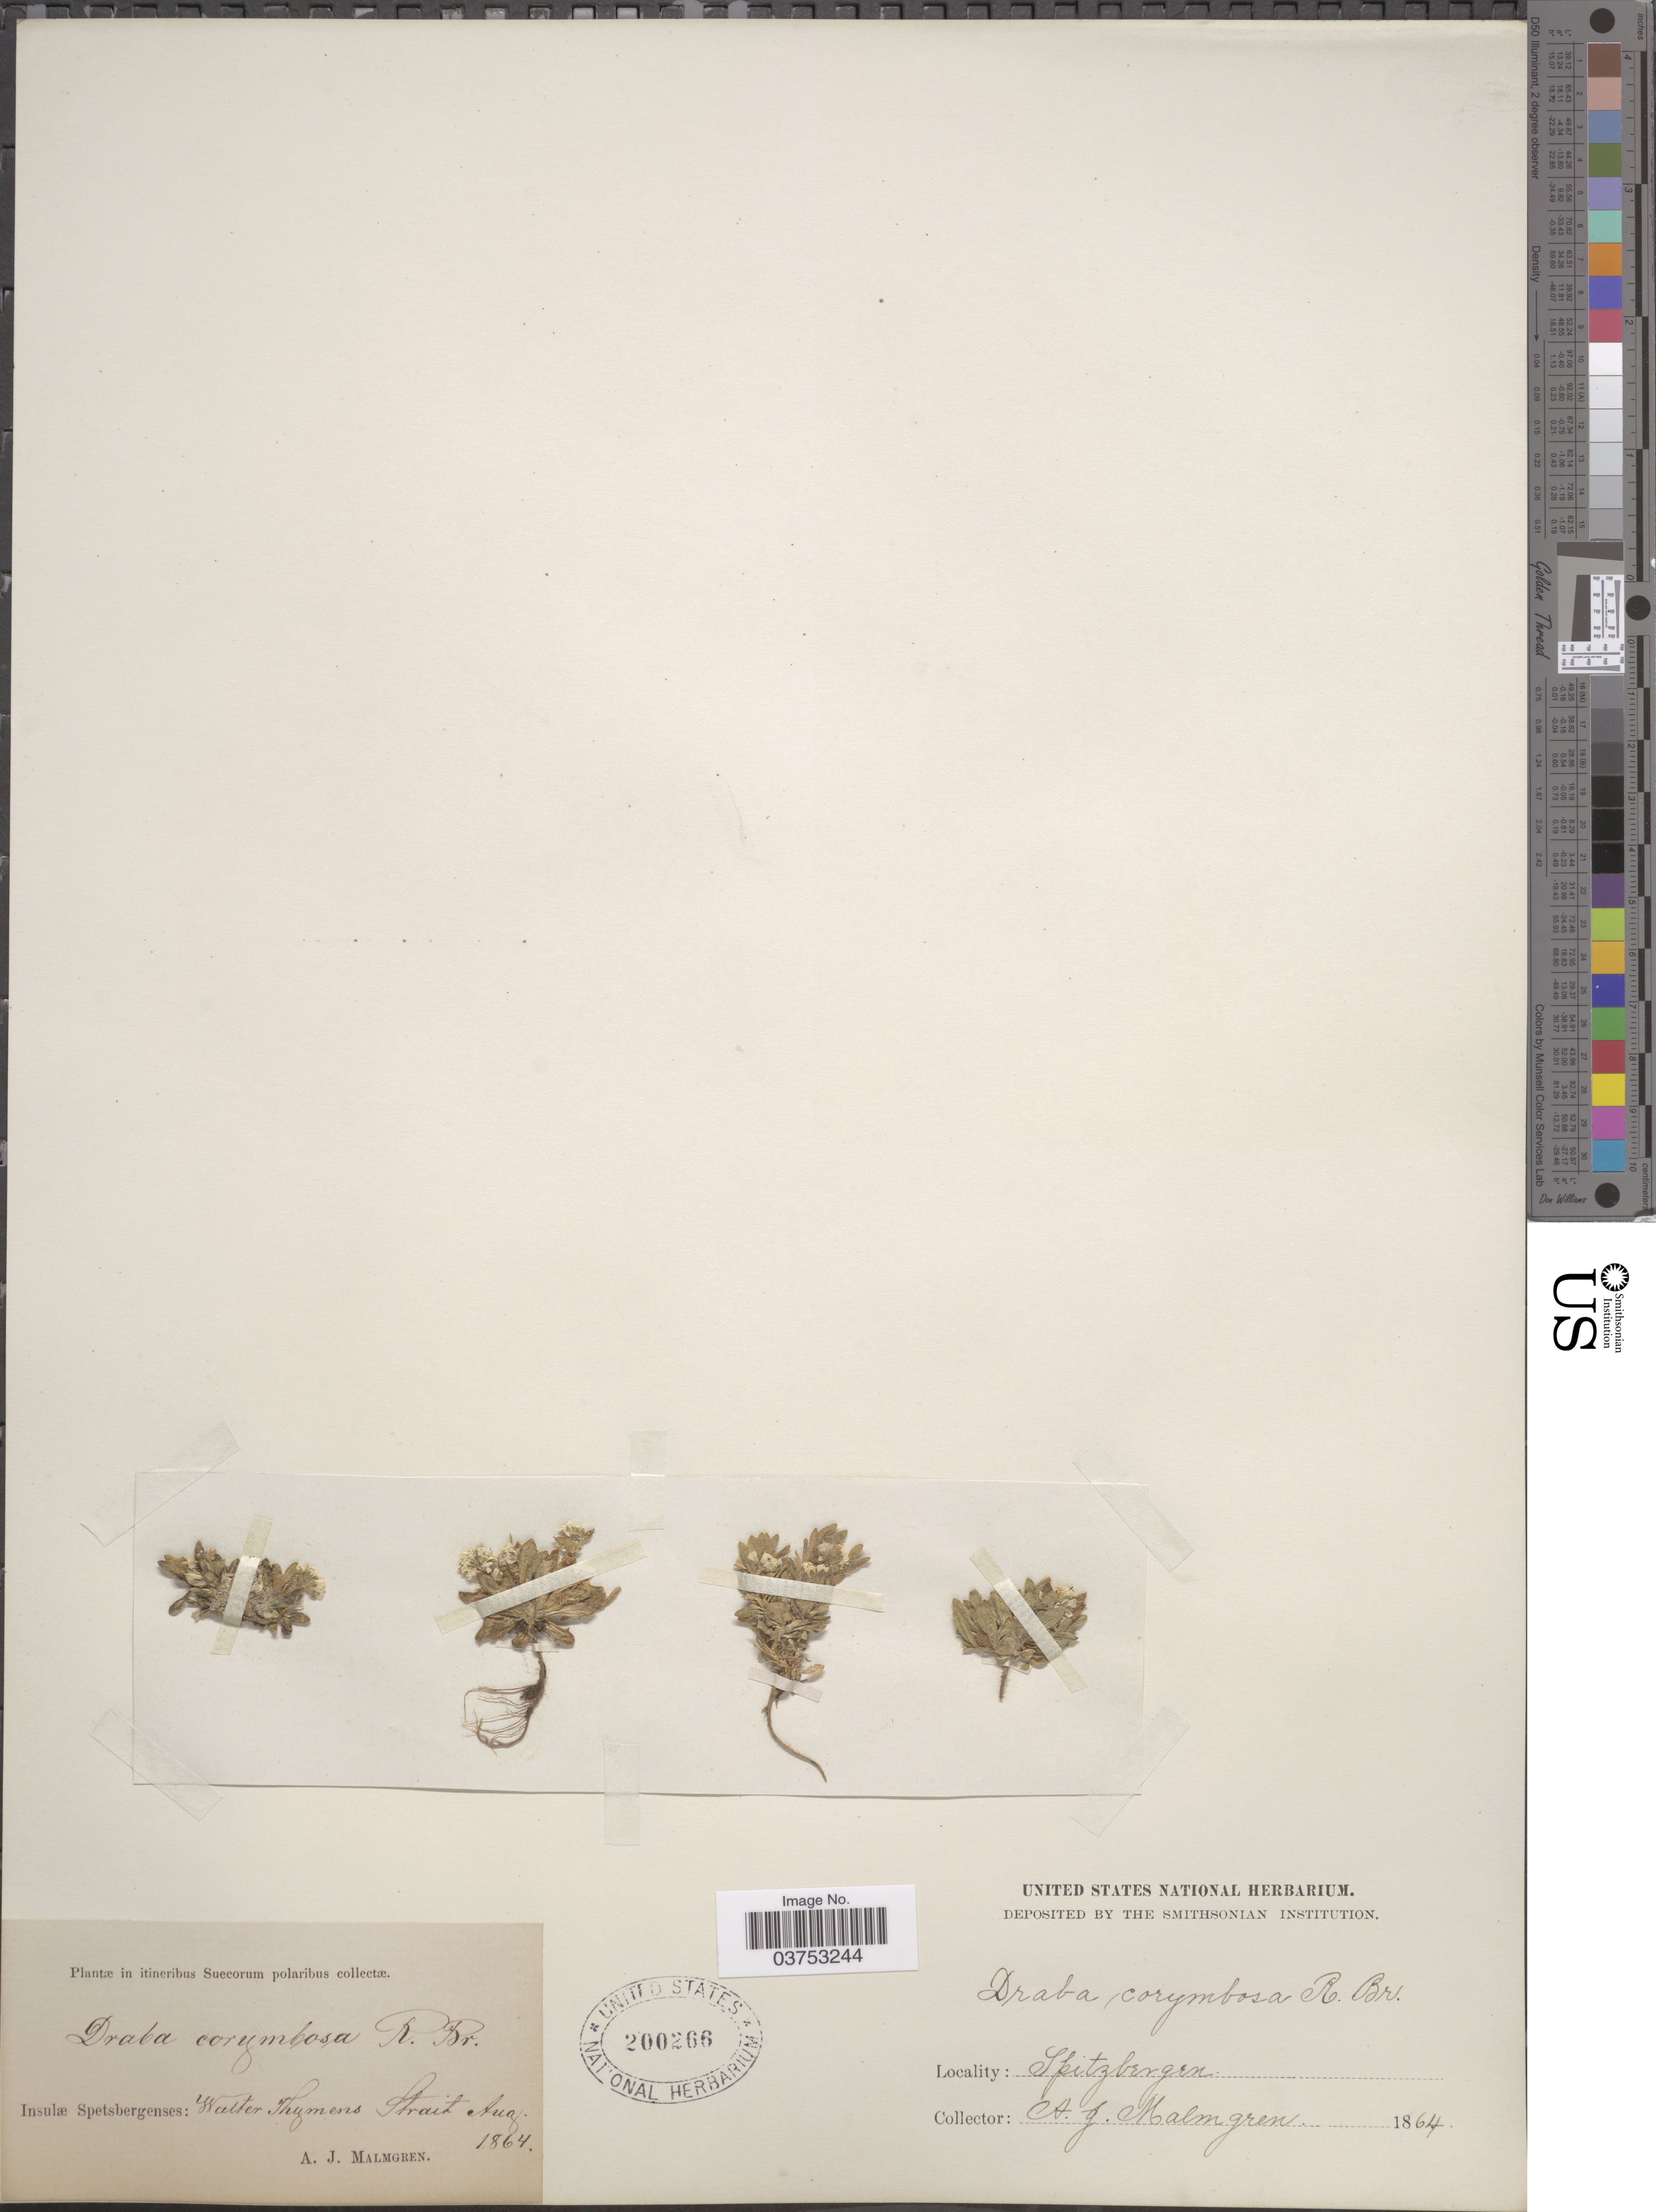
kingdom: Plantae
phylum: Tracheophyta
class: Magnoliopsida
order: Brassicales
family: Brassicaceae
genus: Draba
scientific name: Draba corymbosa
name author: R. Br. ex DC.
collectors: A. Malmgren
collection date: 1864-08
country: Norway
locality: Insulœ Spetsbergenses: Walter Thymens Strait. Spitzbergen.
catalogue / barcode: US 200266